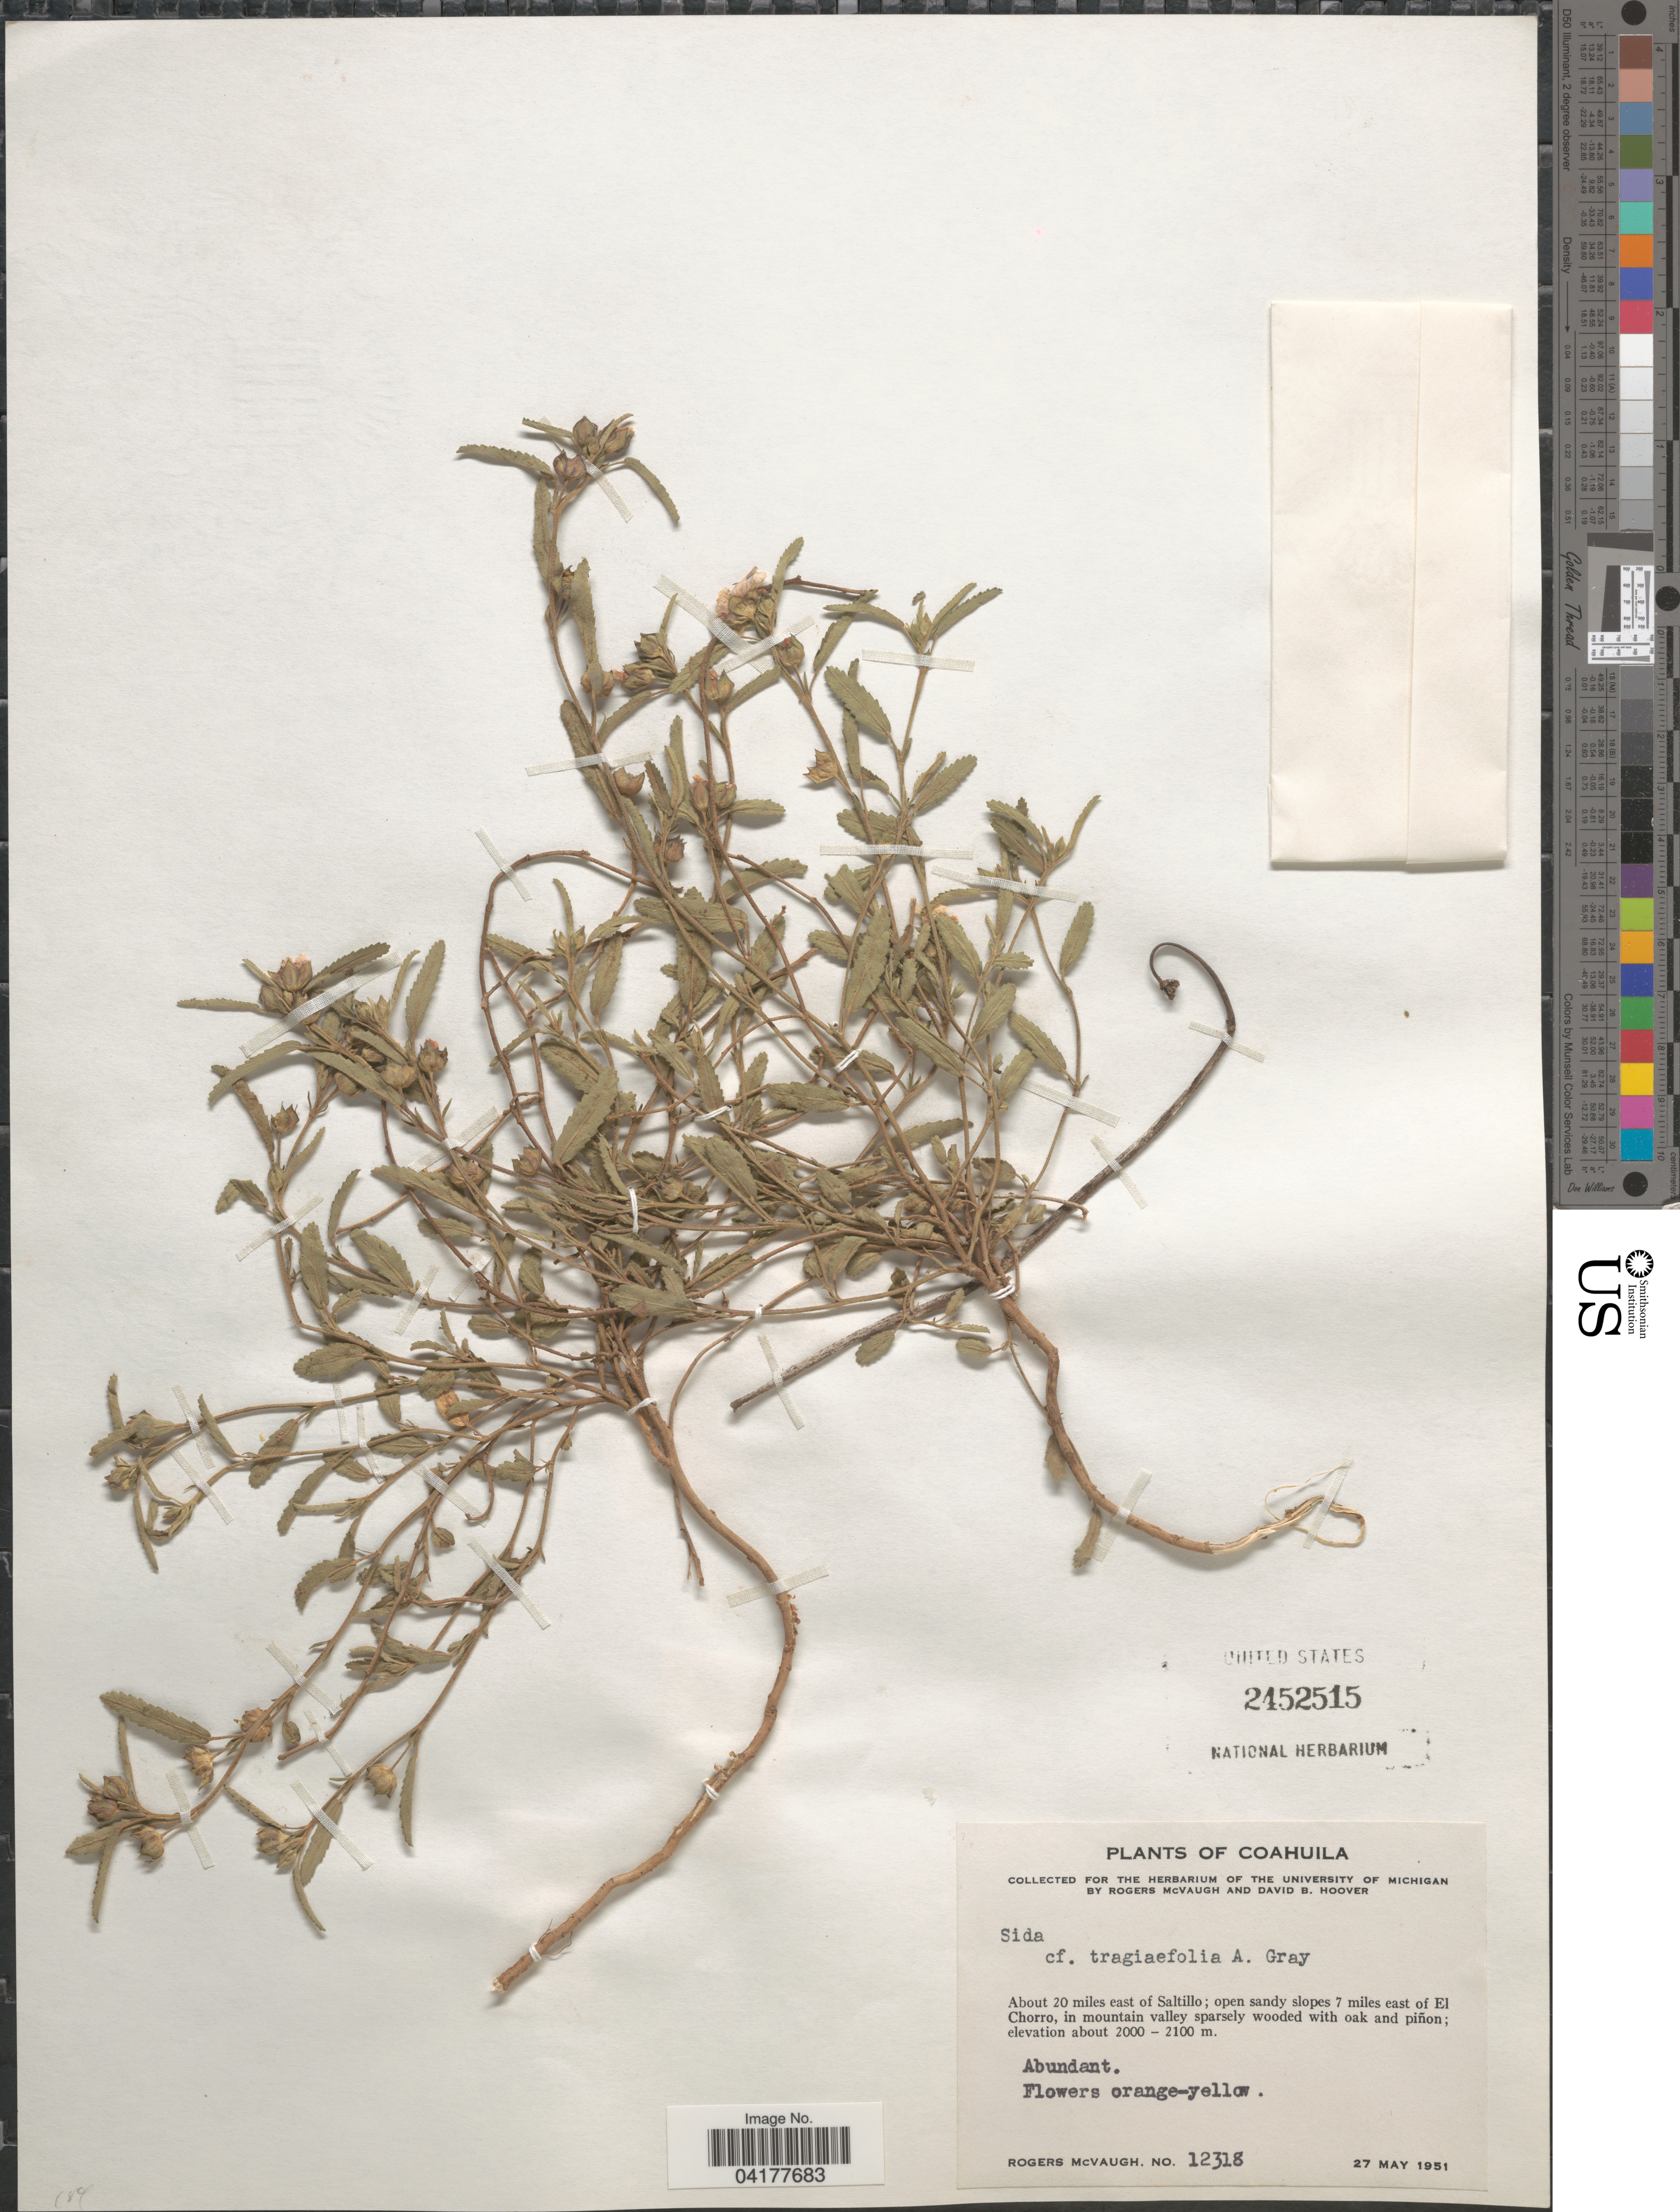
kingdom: Plantae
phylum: Tracheophyta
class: Magnoliopsida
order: Malvales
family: Malvaceae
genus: Sida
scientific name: Sida tragiifolia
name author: A. Gray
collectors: R. McVaugh & D. B. Hoover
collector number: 12318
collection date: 1951-05-27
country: Mexico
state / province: Coahuila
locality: About 20 miles east of Saltillo; open sandy slopes 7 miles east of El Chorro, in mountain valley sparsely wooded with oak and piñon.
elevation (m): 2000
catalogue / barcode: US 2452515